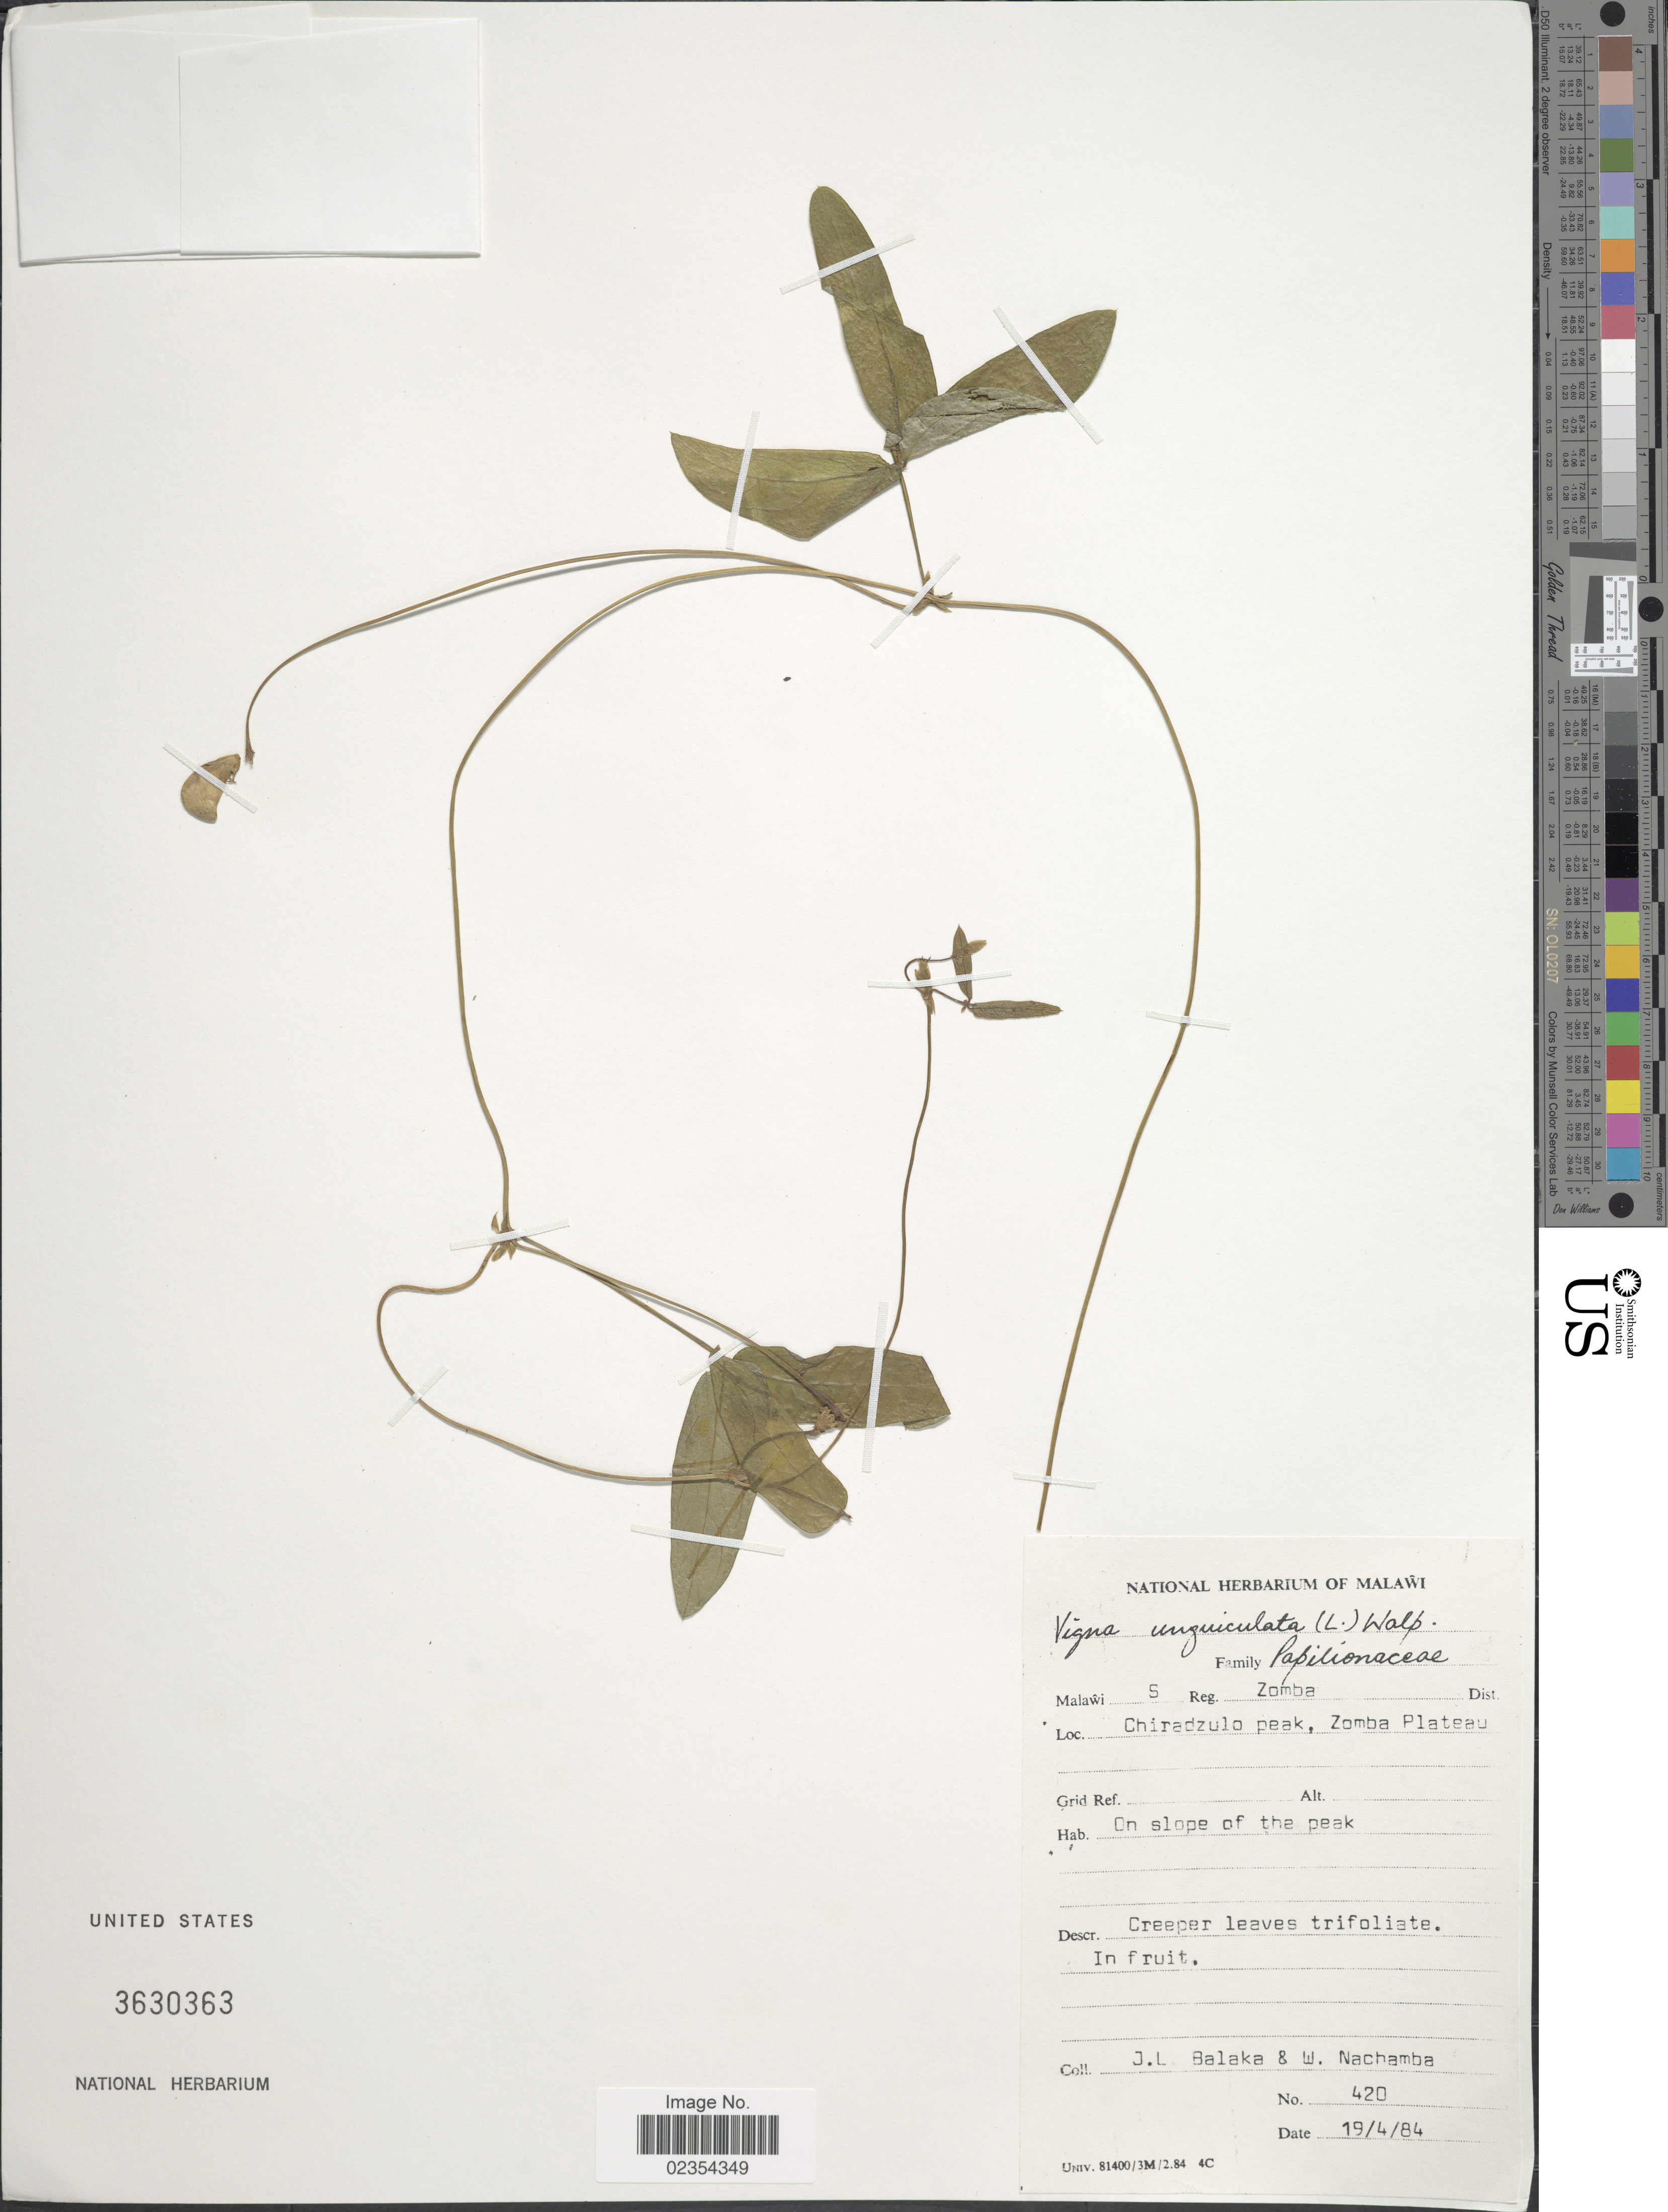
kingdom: Plantae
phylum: Tracheophyta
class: Magnoliopsida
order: Fabales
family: Fabaceae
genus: Vigna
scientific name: Vigna unguiculata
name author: (L.) Walp.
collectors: J. Balaka & W. Nachamba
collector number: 420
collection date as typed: Transcribed d/m/y: 19/4/84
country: Malawi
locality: Malawi S Reg. Zomba Dist. Chiradzulo peak, Zomba Plateau, on slope of the peak.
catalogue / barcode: US 3630363